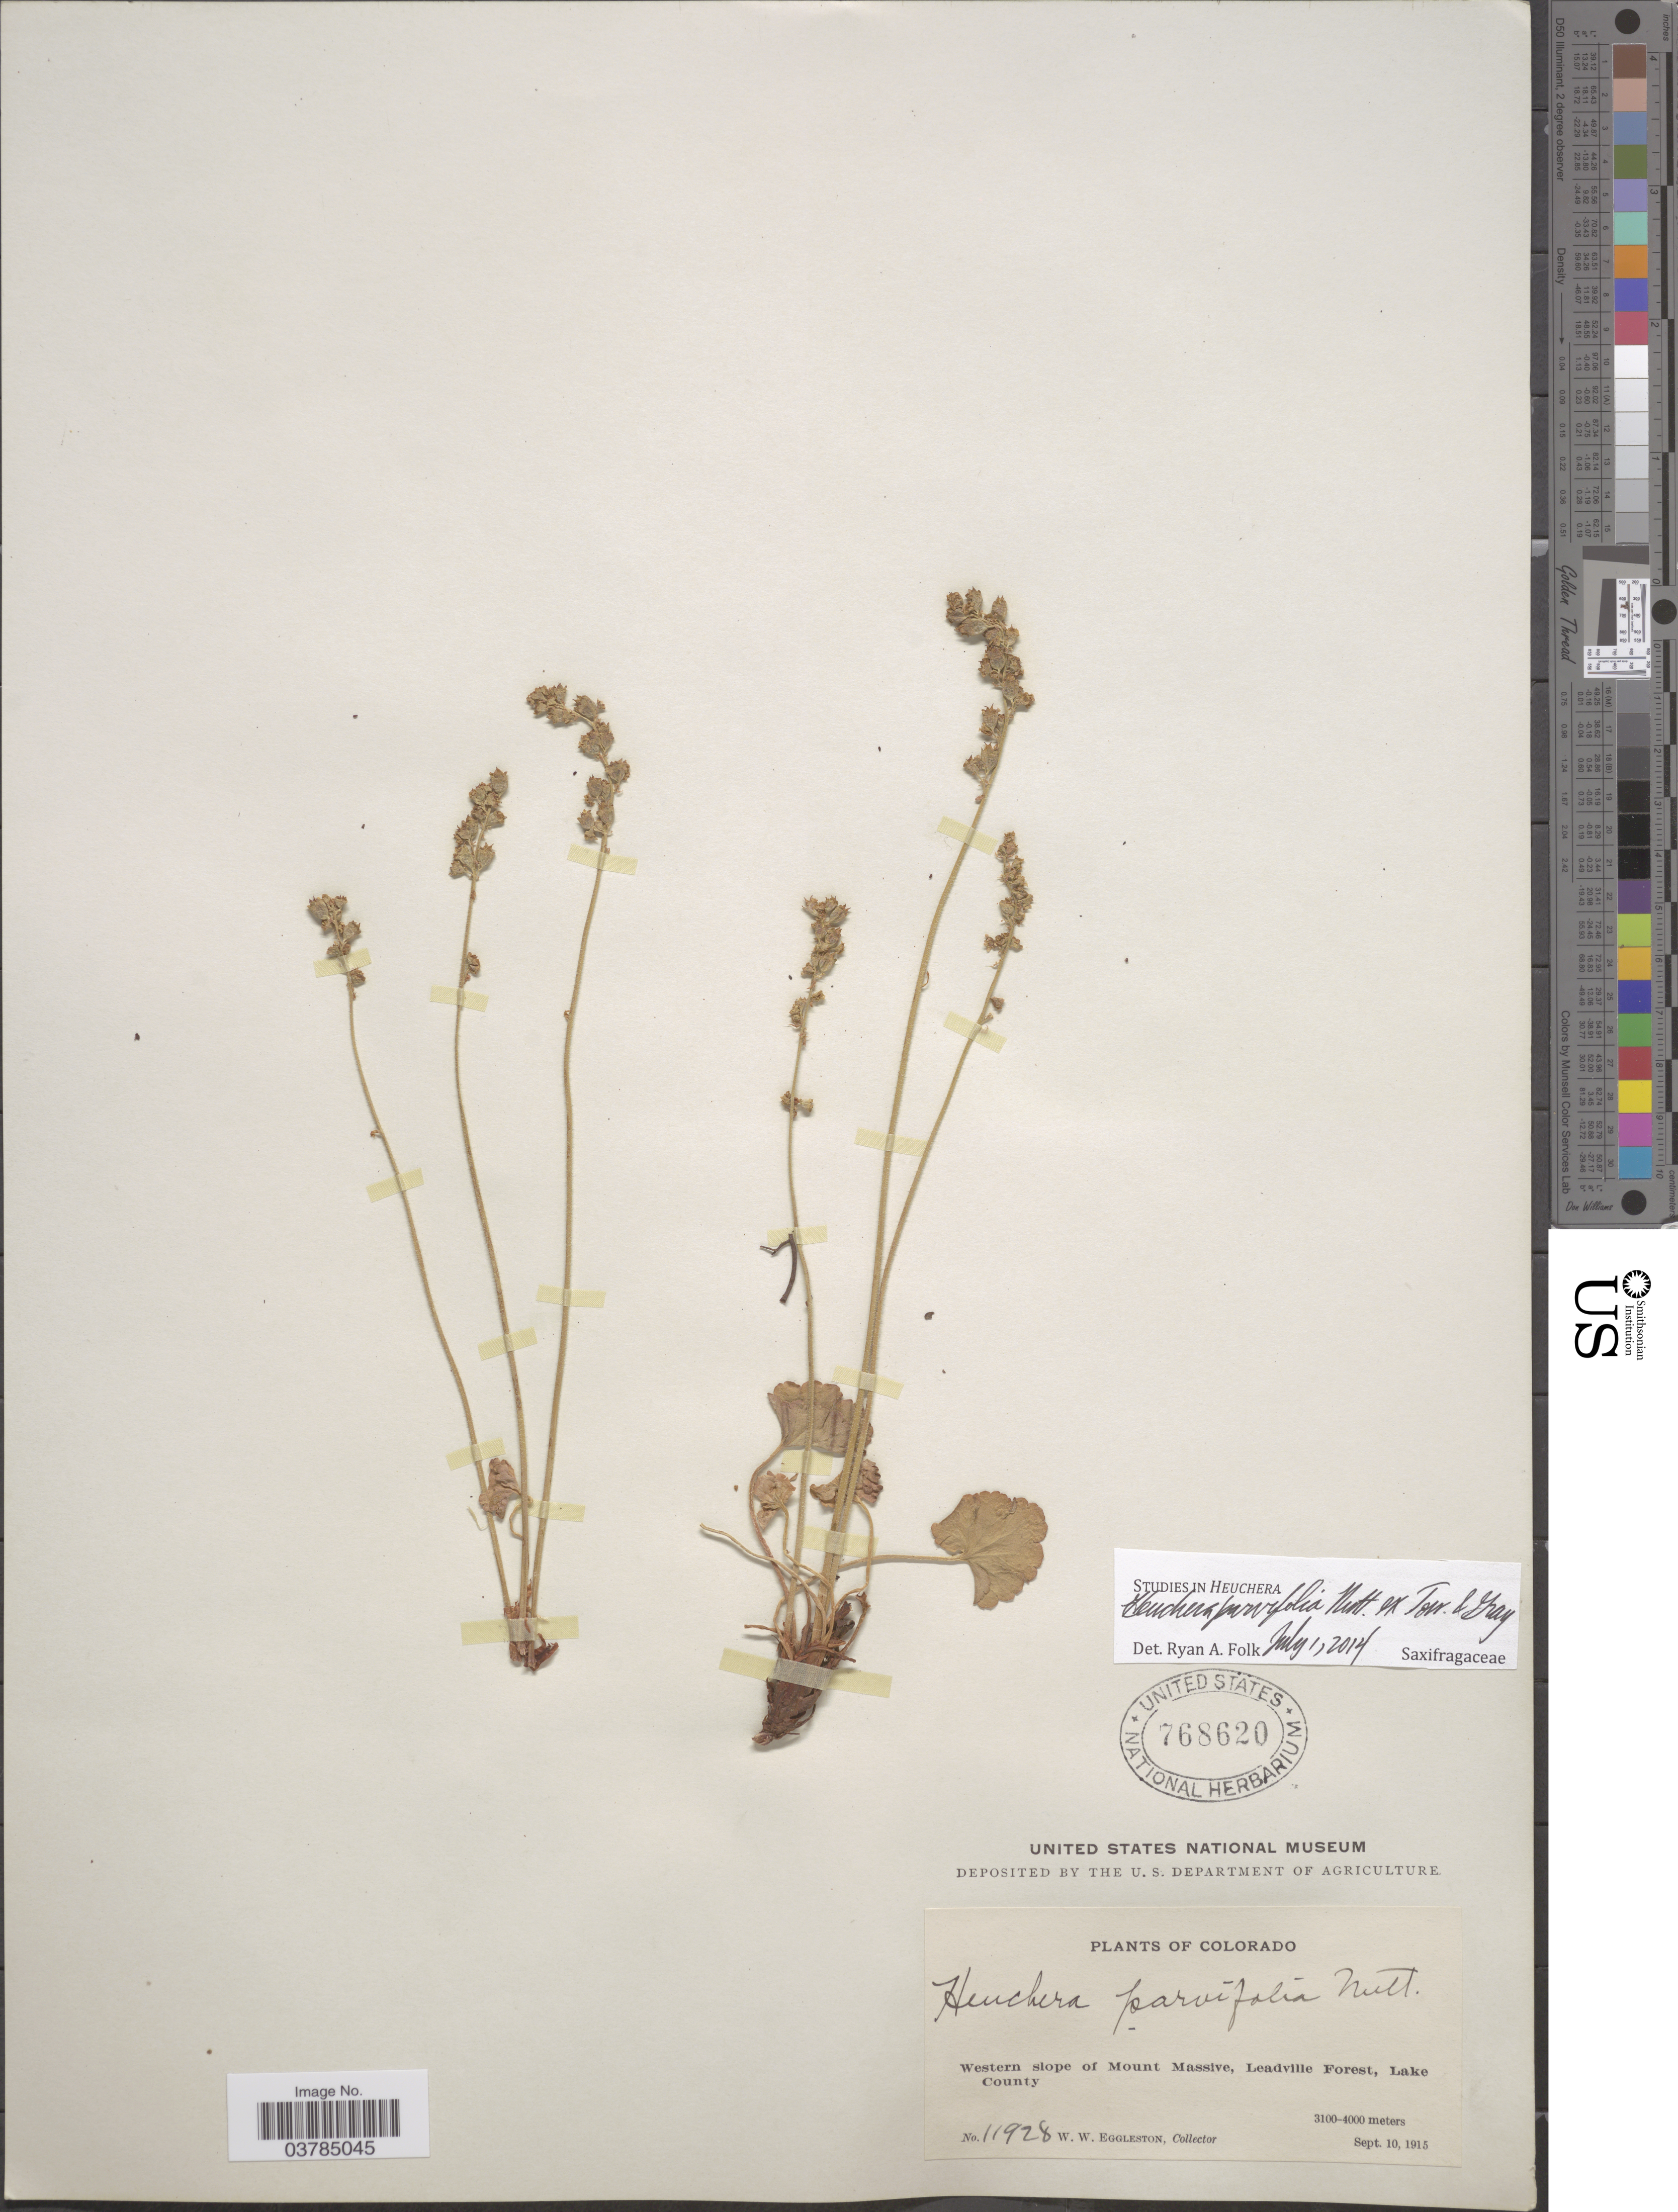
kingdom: Plantae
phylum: Tracheophyta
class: Magnoliopsida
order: Saxifragales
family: Saxifragaceae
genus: Heuchera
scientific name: Heuchera parvifolia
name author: Nutt.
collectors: W. W. Eggleston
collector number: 11928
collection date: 1915-09-10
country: United States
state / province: Colorado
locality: Western slope of Mount Massive, Leadville Forest, Lake County.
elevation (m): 3100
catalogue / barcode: US 768620